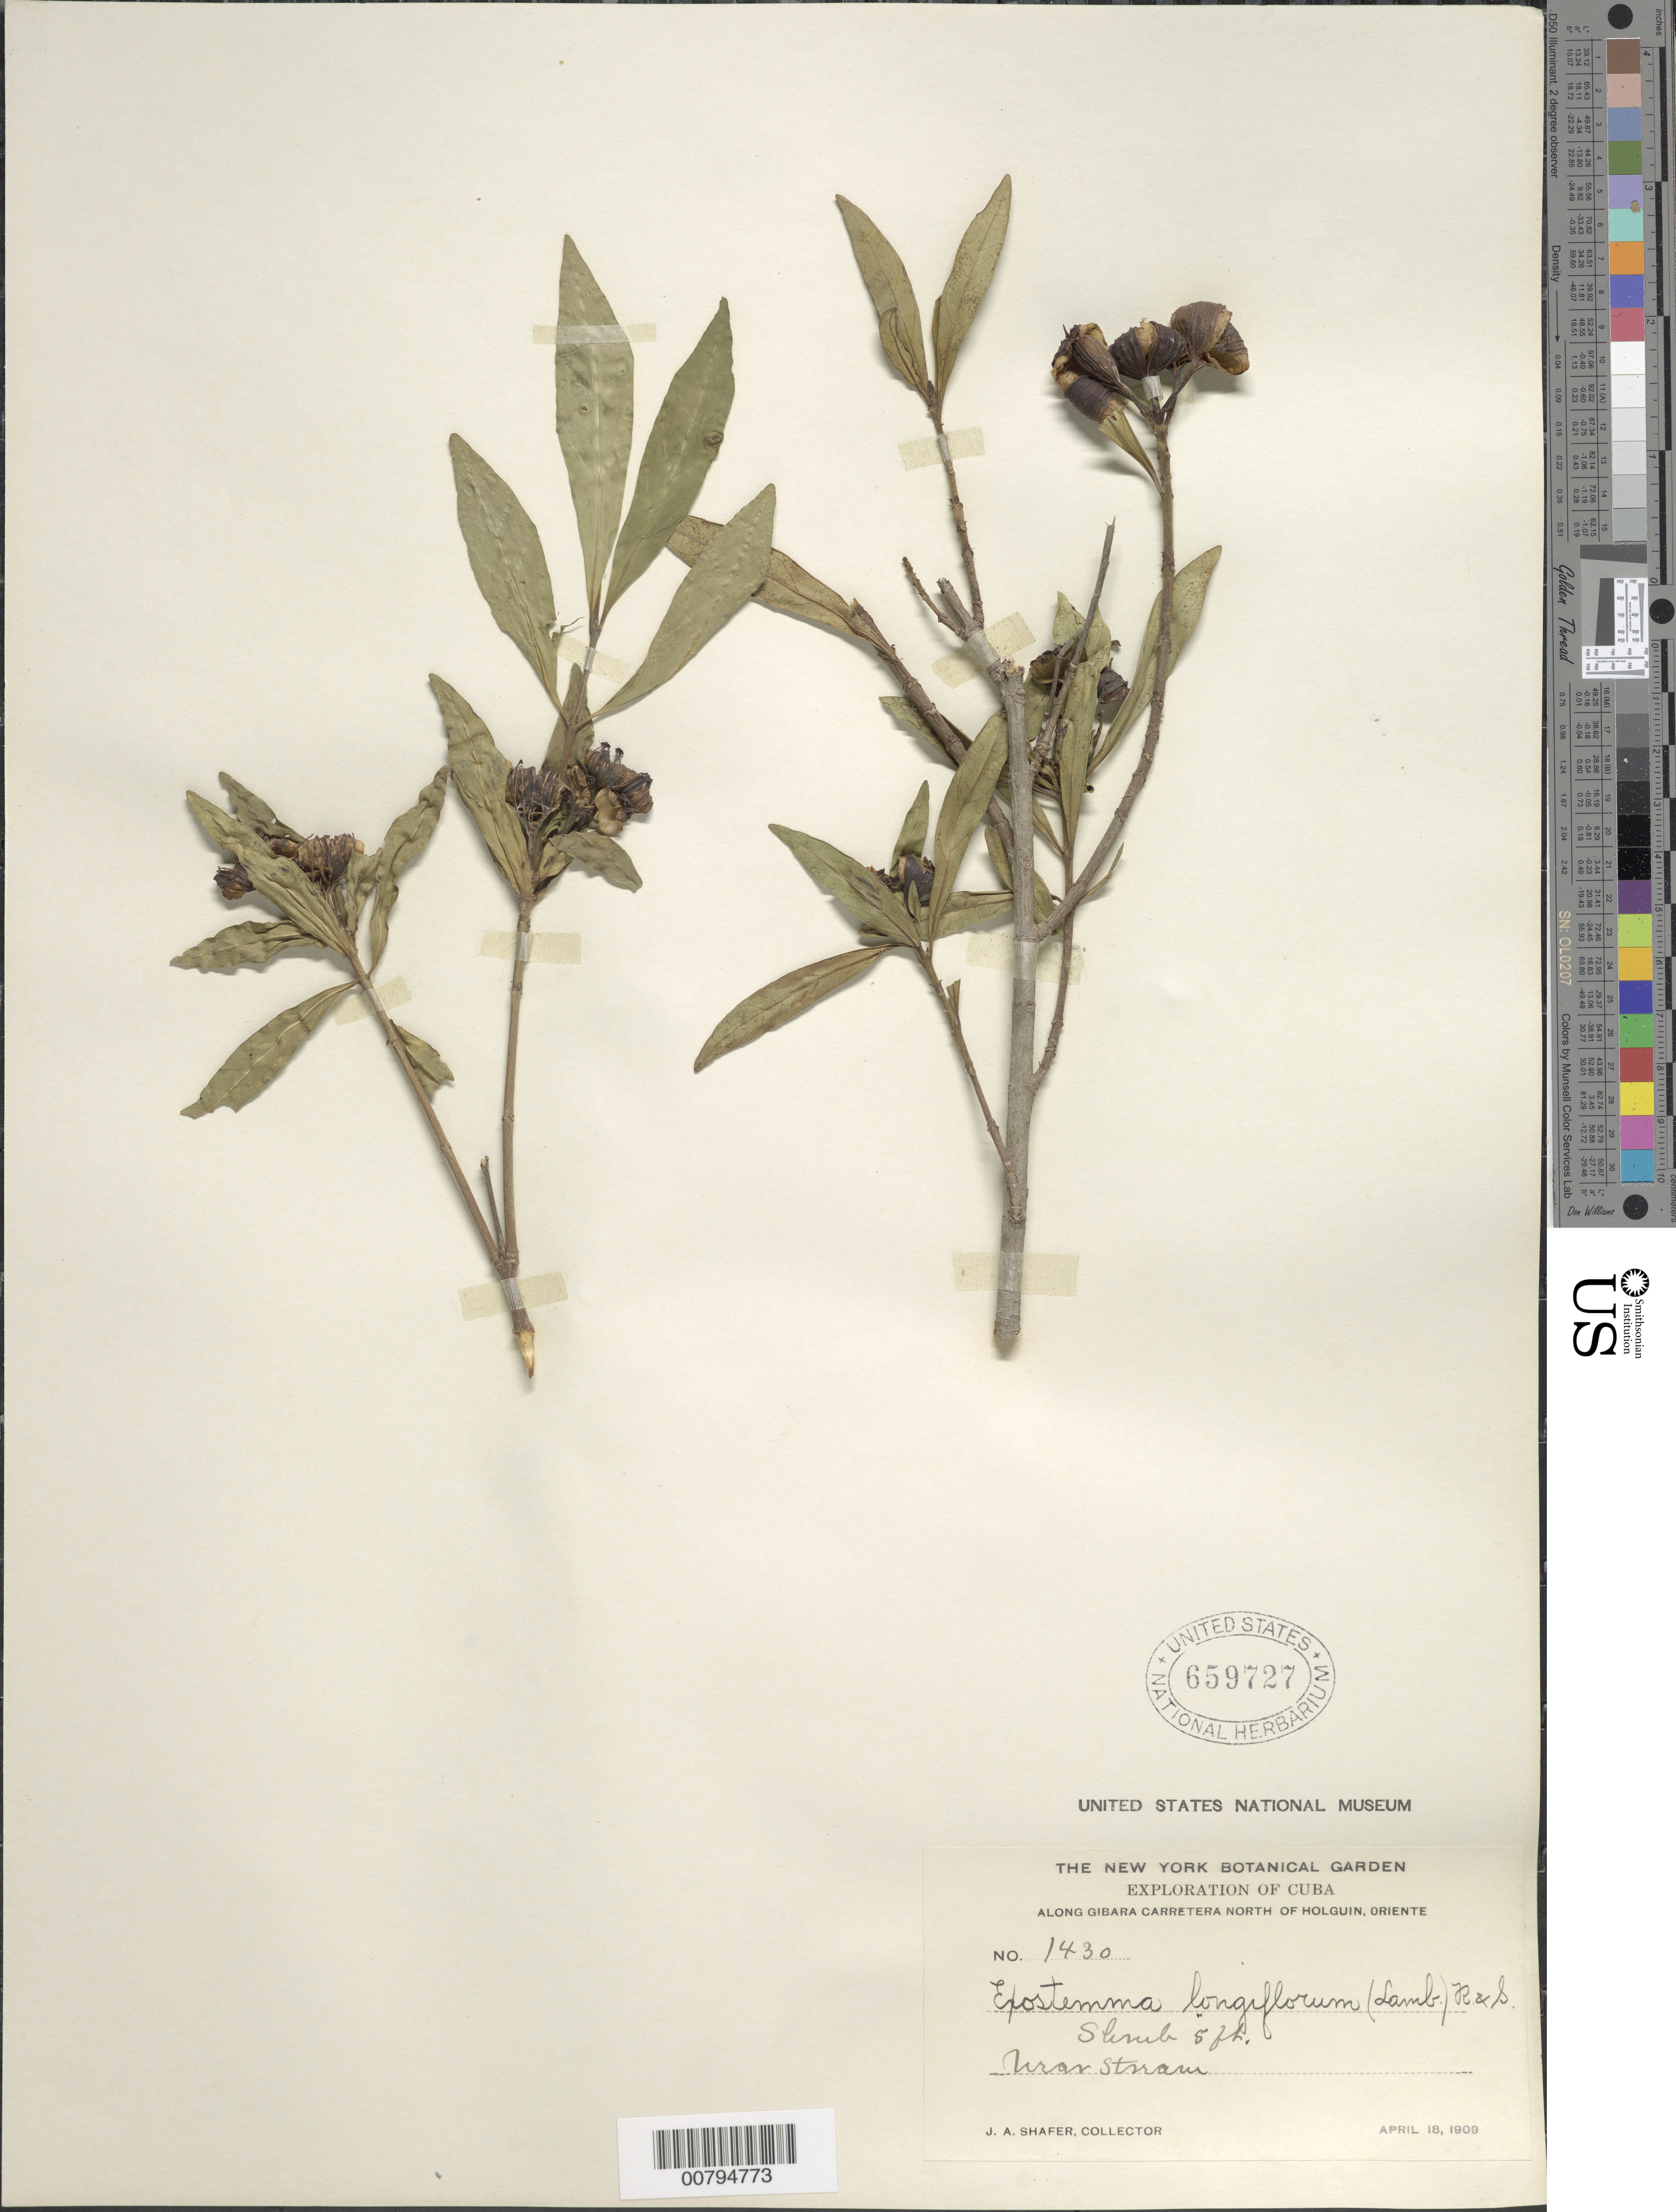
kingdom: Plantae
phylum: Tracheophyta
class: Magnoliopsida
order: Gentianales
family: Rubiaceae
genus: Exostema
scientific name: Exostema longiflorum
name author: (Lamb.) Roem. & Schult.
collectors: J. A. Shafer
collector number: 1430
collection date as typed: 18 Apr 1909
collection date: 1909-04-18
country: Cuba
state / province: Oriente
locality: Along Gibara Carretera north of Holguin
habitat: Near stream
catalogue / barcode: US 659727